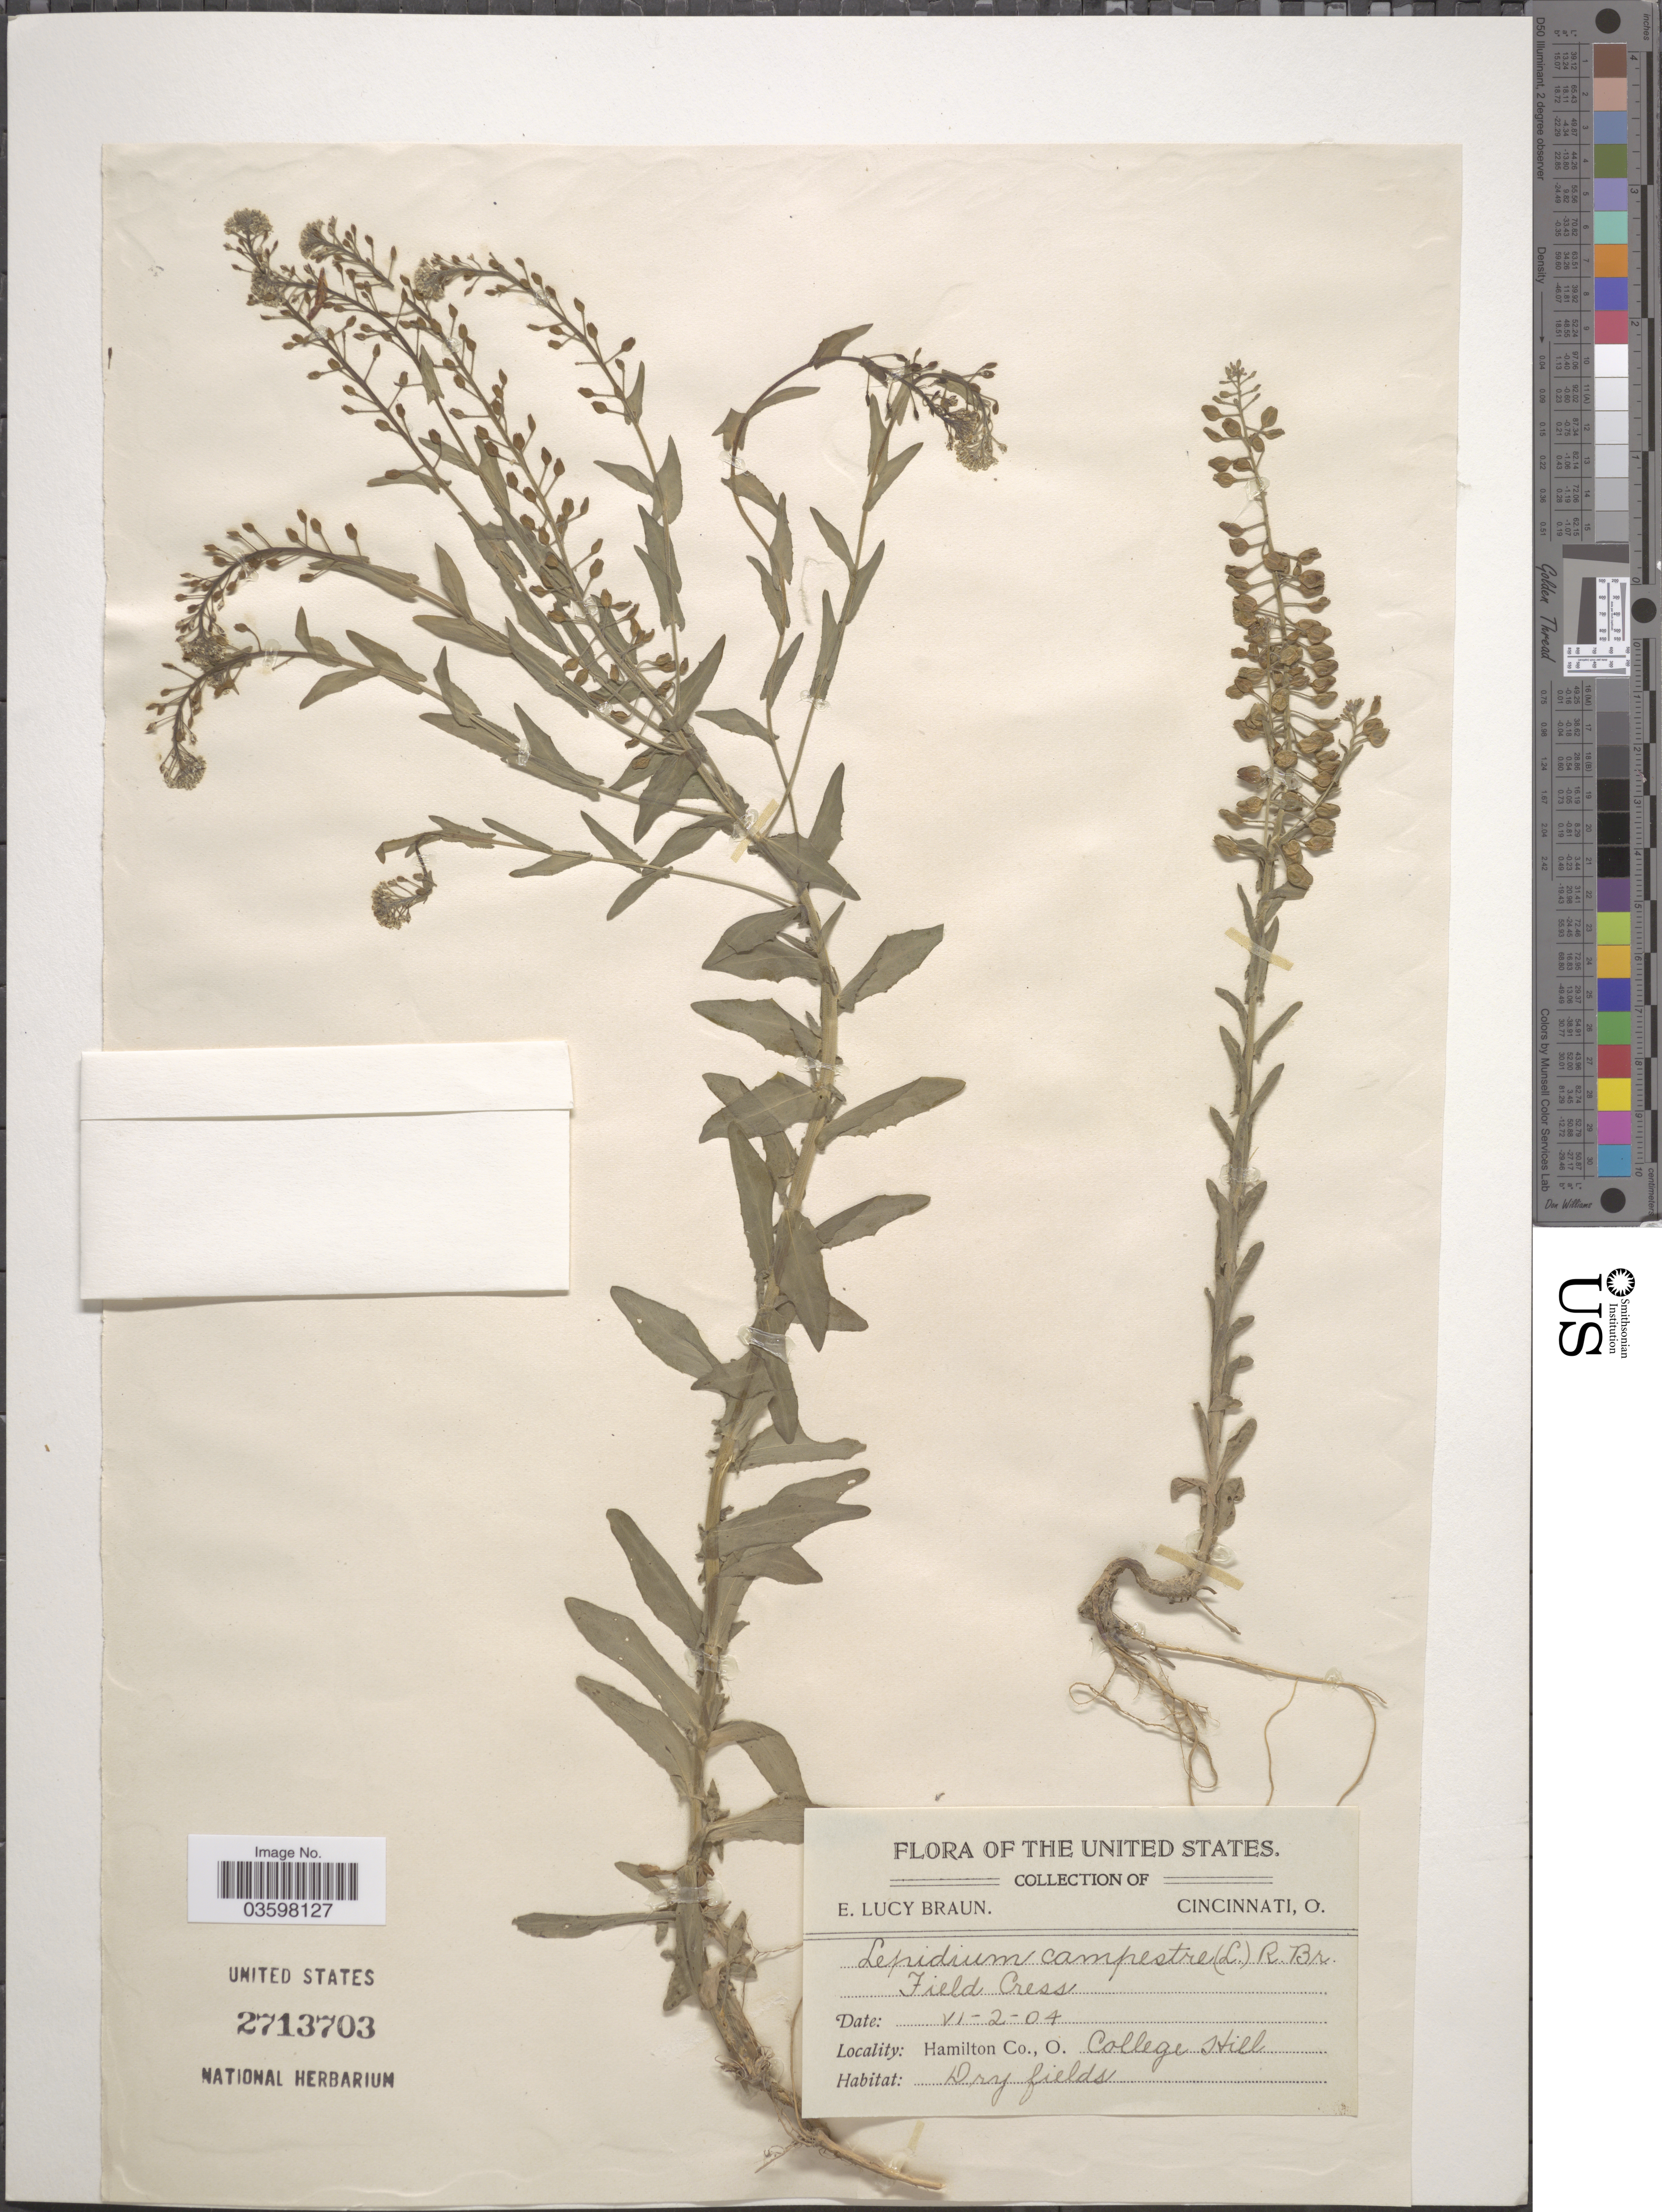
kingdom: Plantae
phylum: Tracheophyta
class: Magnoliopsida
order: Brassicales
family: Brassicaceae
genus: Lepidium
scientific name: Lepidium campestre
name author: (L.) W.T. Aiton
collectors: E. L. Braun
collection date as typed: Transcribed d/m/y: 2/6/4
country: United States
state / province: Ohio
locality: Hamilton Co. College Hill.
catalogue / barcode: US 2713703